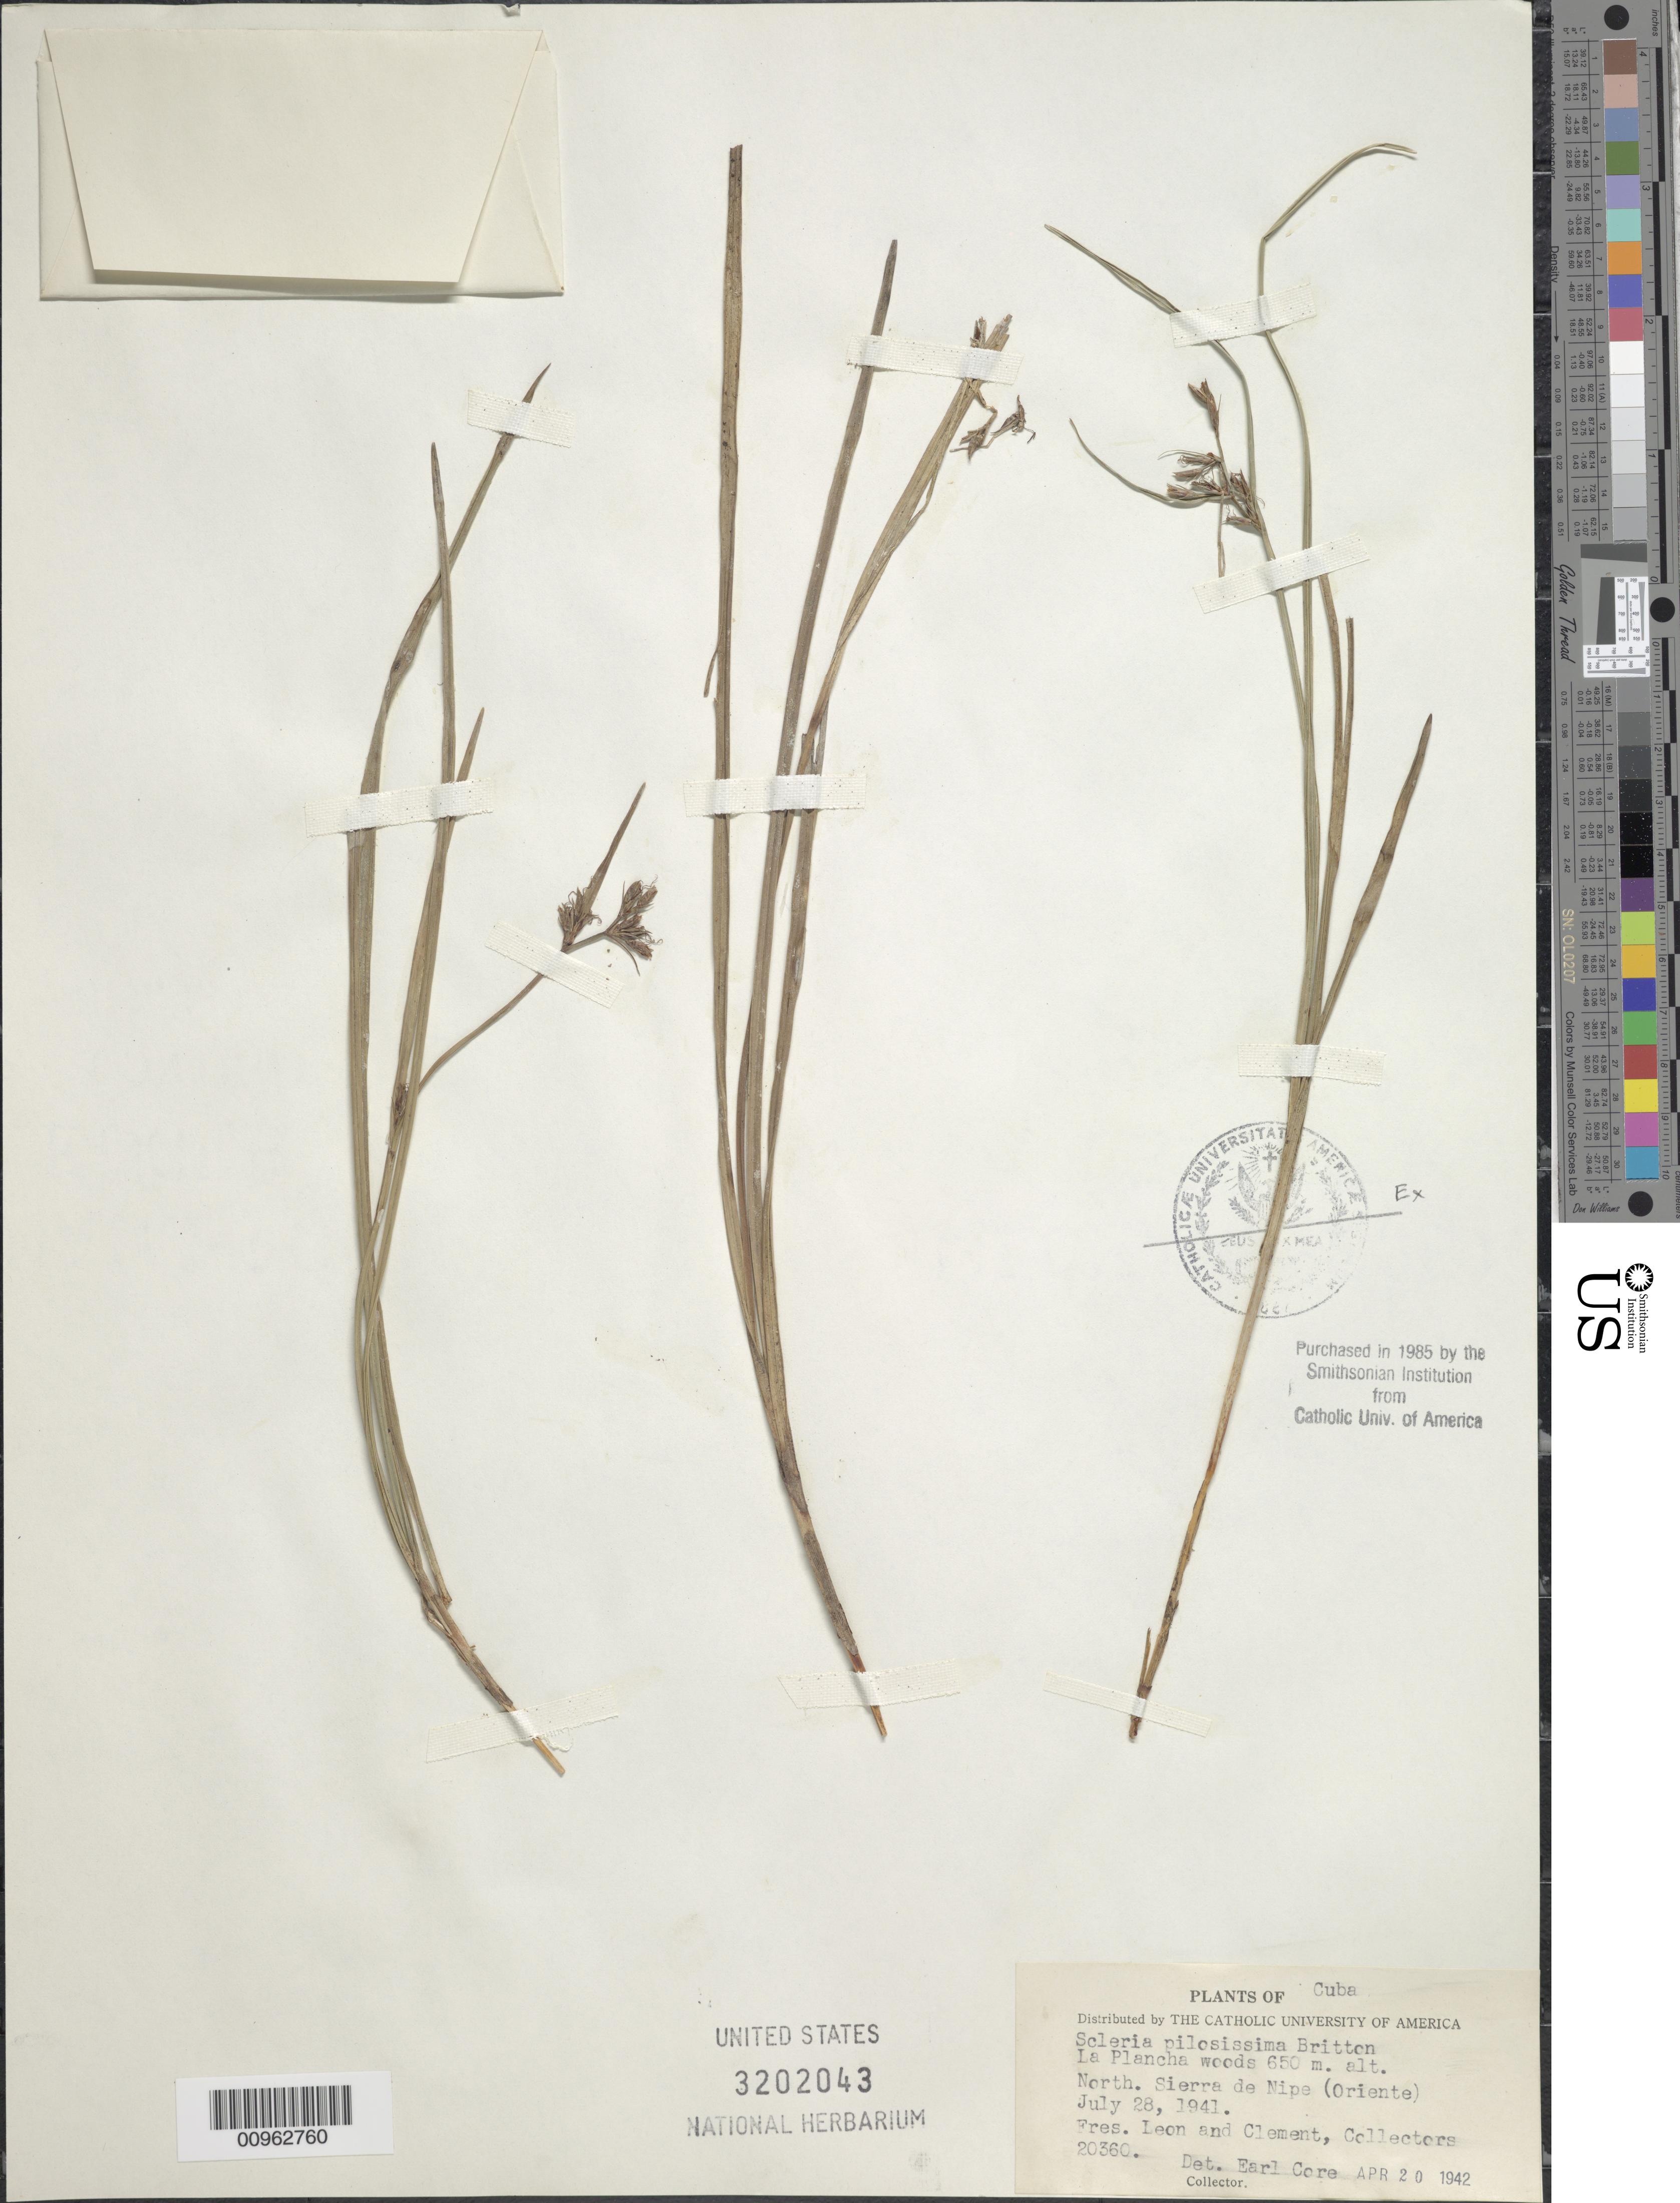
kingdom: Plantae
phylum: Tracheophyta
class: Liliopsida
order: Poales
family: Cyperaceae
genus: Scleria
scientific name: Scleria pilosissima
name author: Britton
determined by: Core, E. L.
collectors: Bro. León & Bro. Clemente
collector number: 20360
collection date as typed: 28 Jul 1941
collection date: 1941-07-28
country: Cuba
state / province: Holguín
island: Cuba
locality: La Plancha Woods, north Sierra de Nipe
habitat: Woods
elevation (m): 650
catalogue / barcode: US 3202043